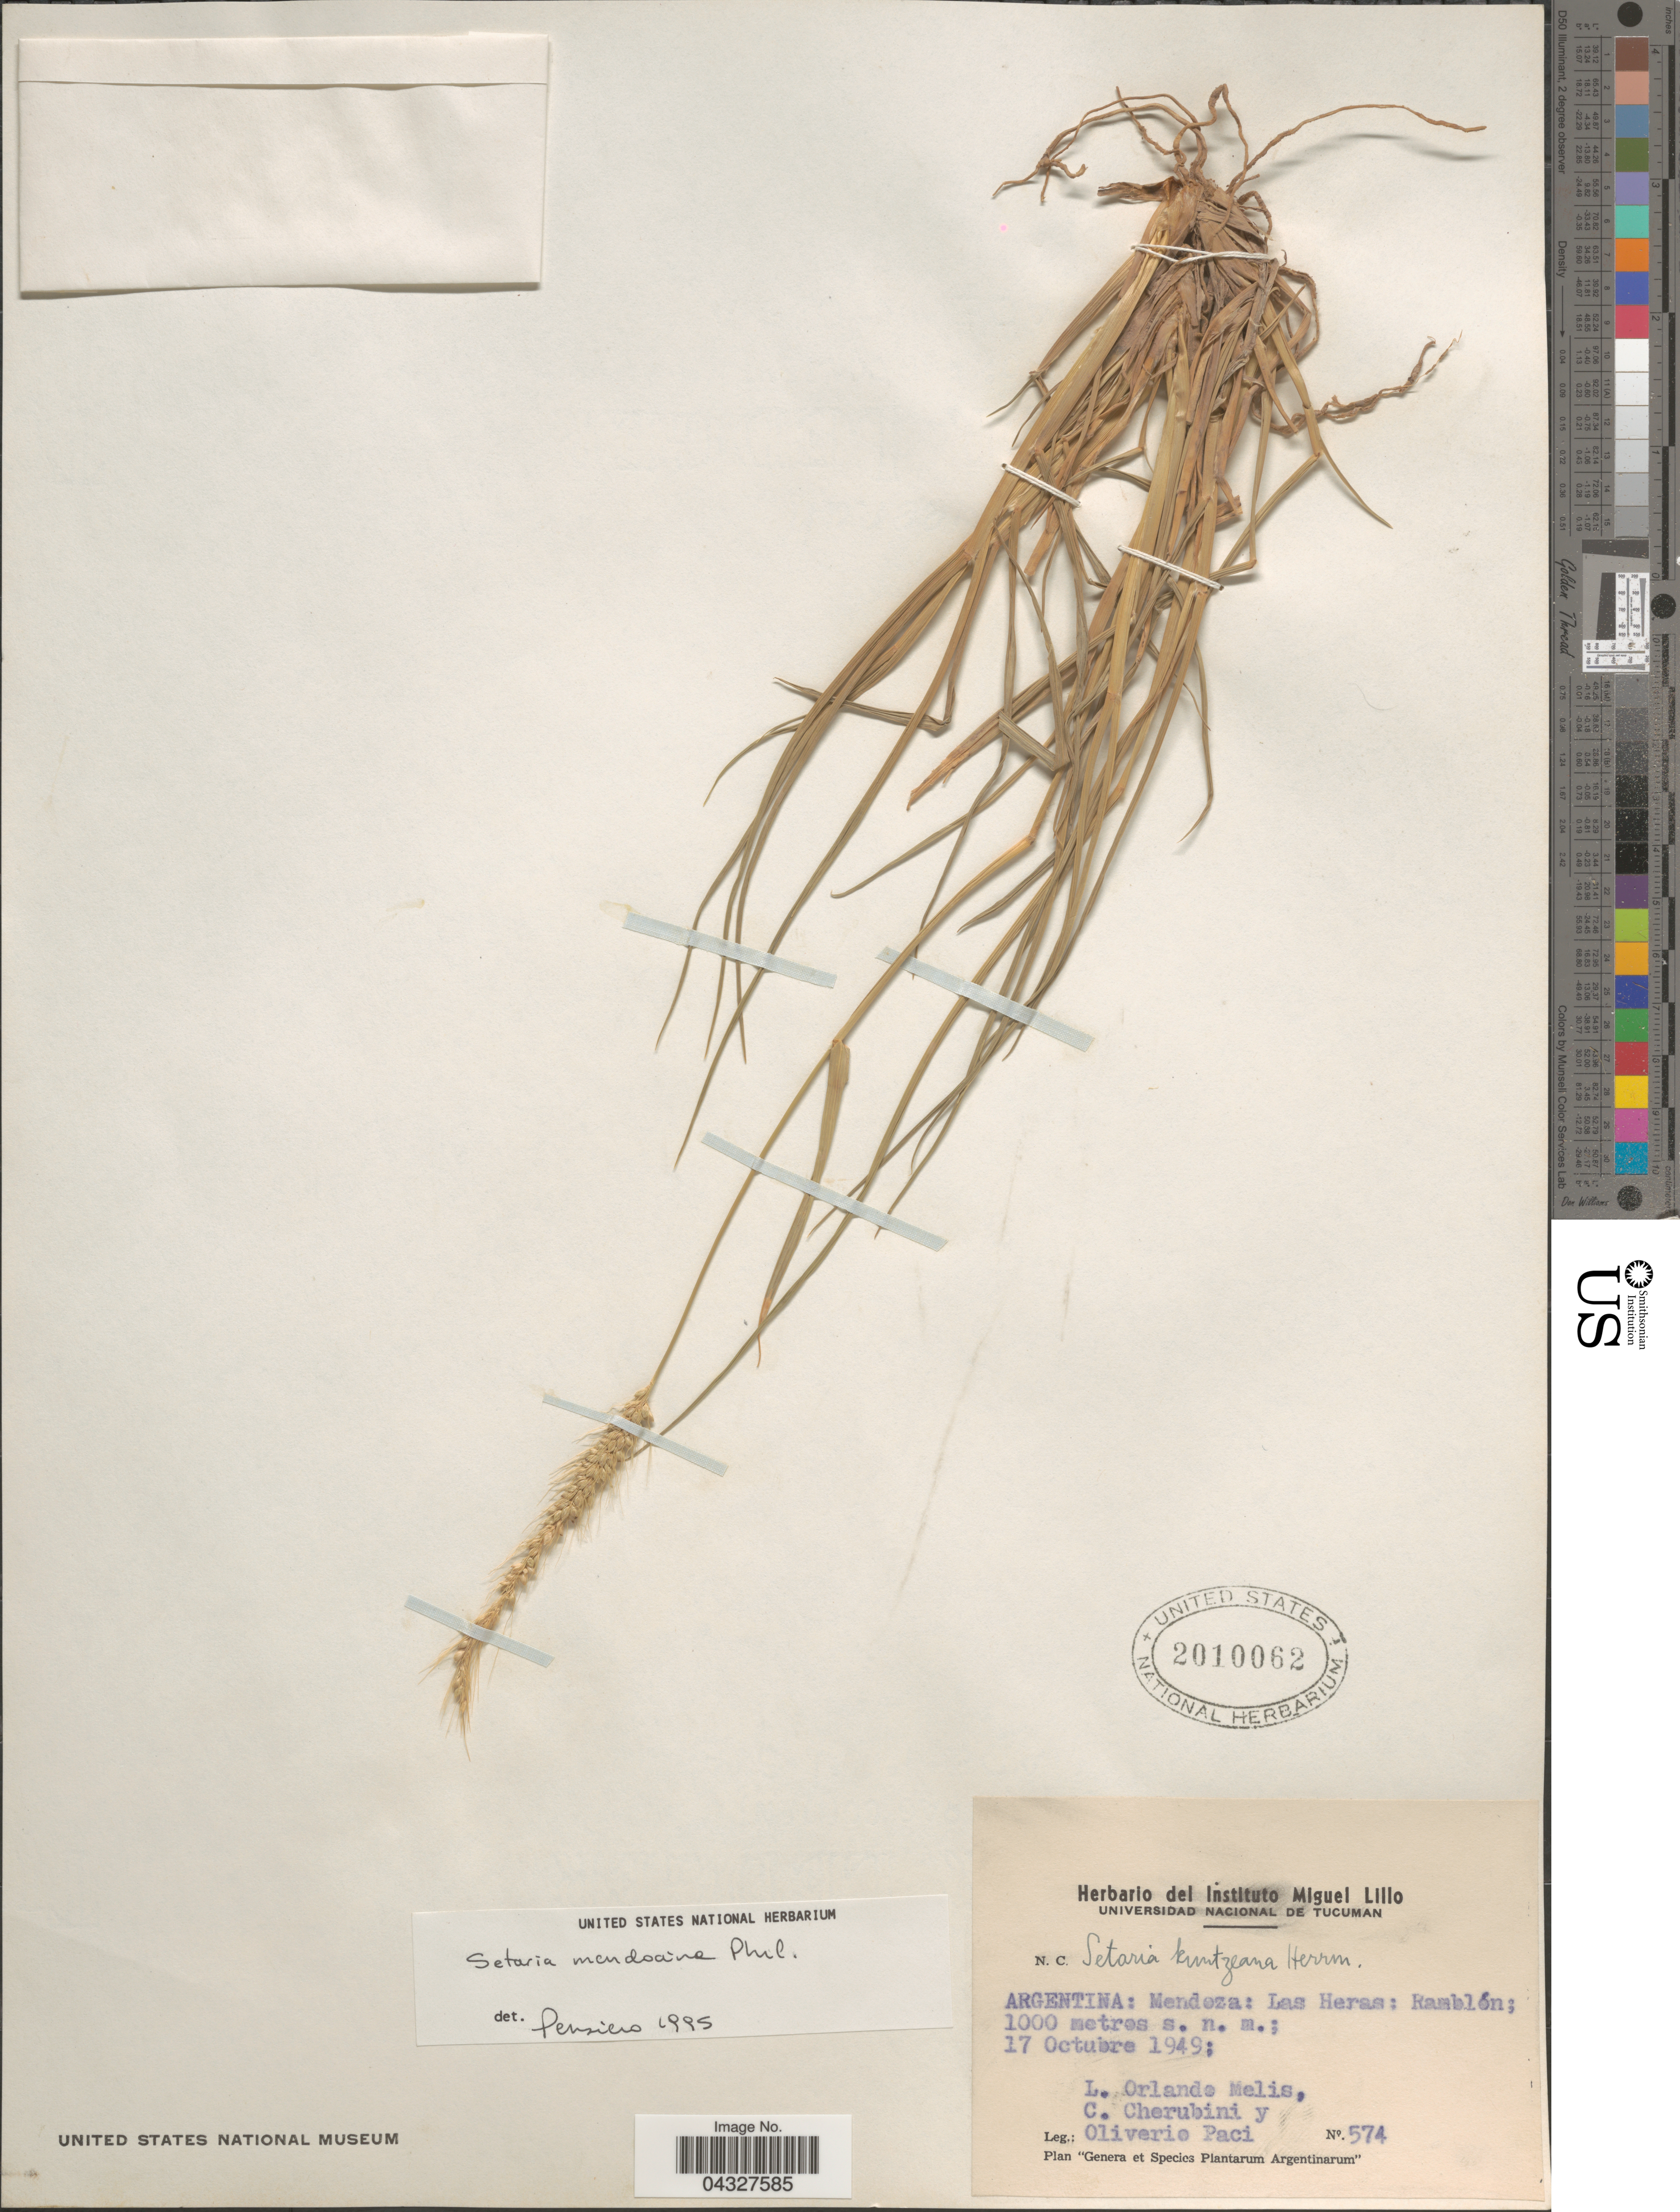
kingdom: Plantae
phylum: Tracheophyta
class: Liliopsida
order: Poales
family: Poaceae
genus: Setaria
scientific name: Setaria mendocina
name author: Phil.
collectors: L. Orlando Melis, C. Cherubini & O. Paci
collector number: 574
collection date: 1949-10-17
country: Argentina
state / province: Mendoza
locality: Las Heras: Ramblón.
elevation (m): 1000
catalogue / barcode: US 2010062